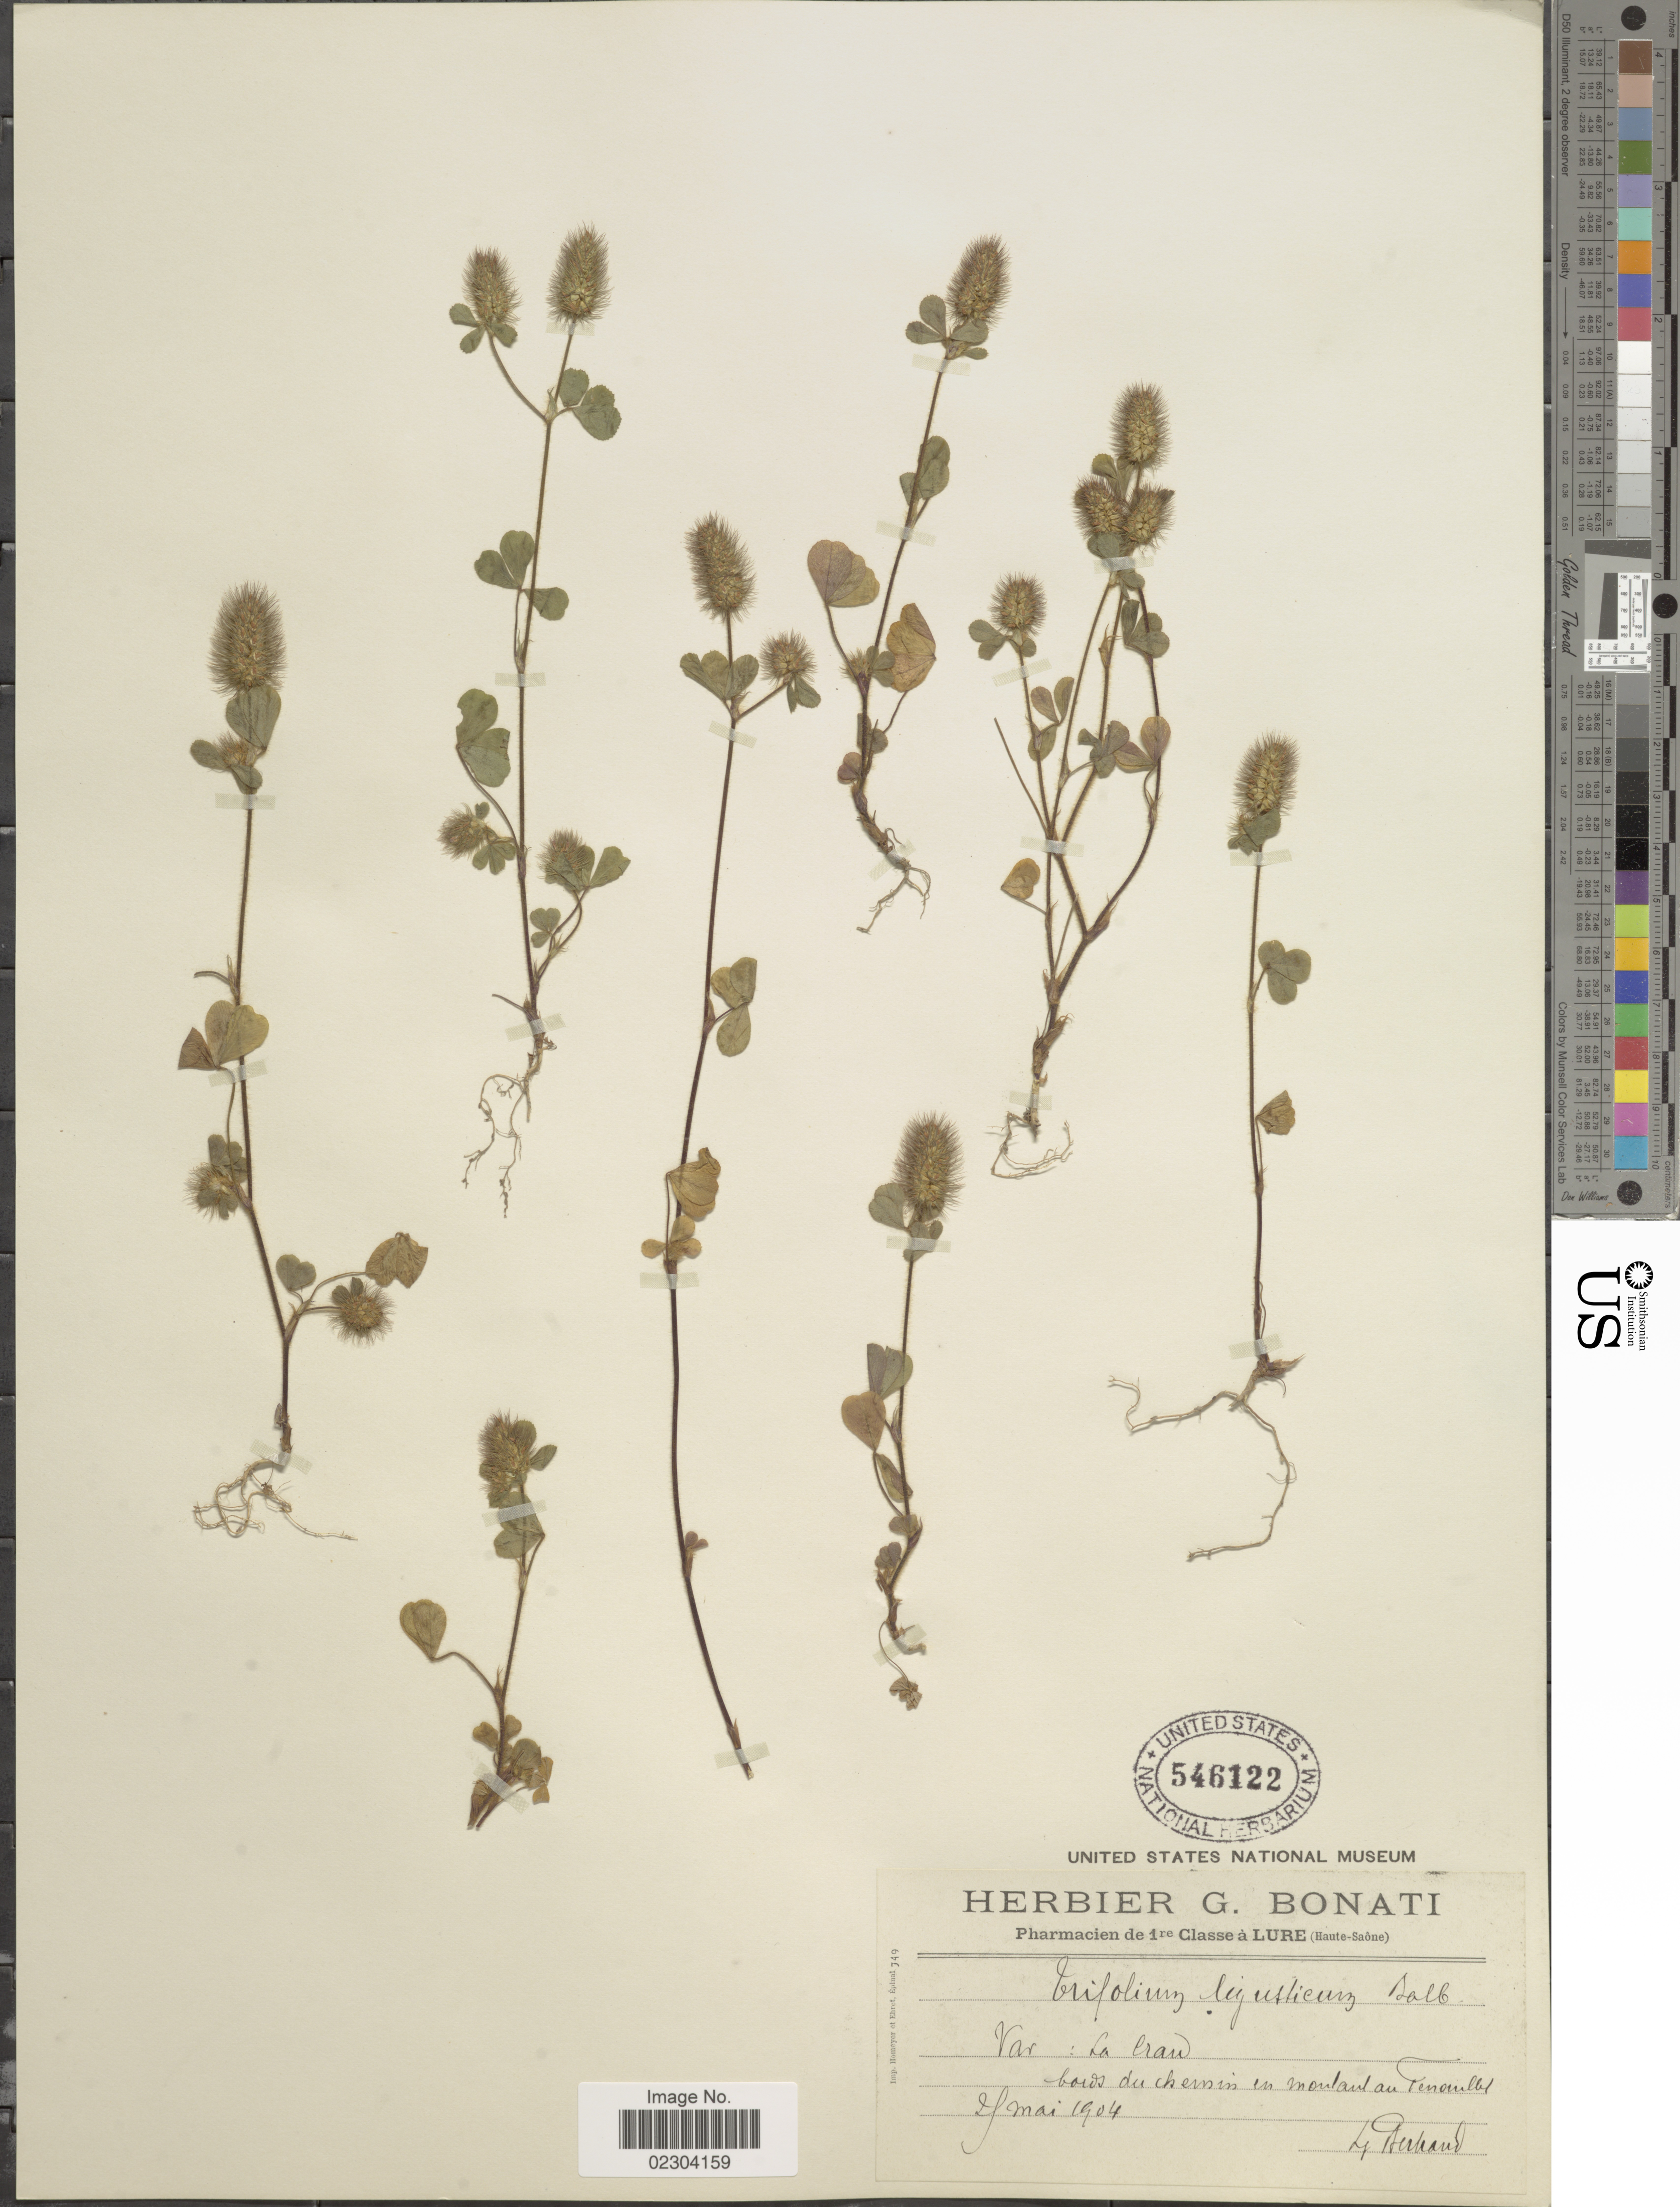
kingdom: Plantae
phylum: Tracheophyta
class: Magnoliopsida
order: Fabales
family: Fabaceae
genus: Trifolium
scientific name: Trifolium ligusticum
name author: Loisel.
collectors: -. Bernard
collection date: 1904-05-29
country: France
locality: Var: La Cran, bords du chernin en montant an Fenorult [interpreted]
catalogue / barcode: US 546122